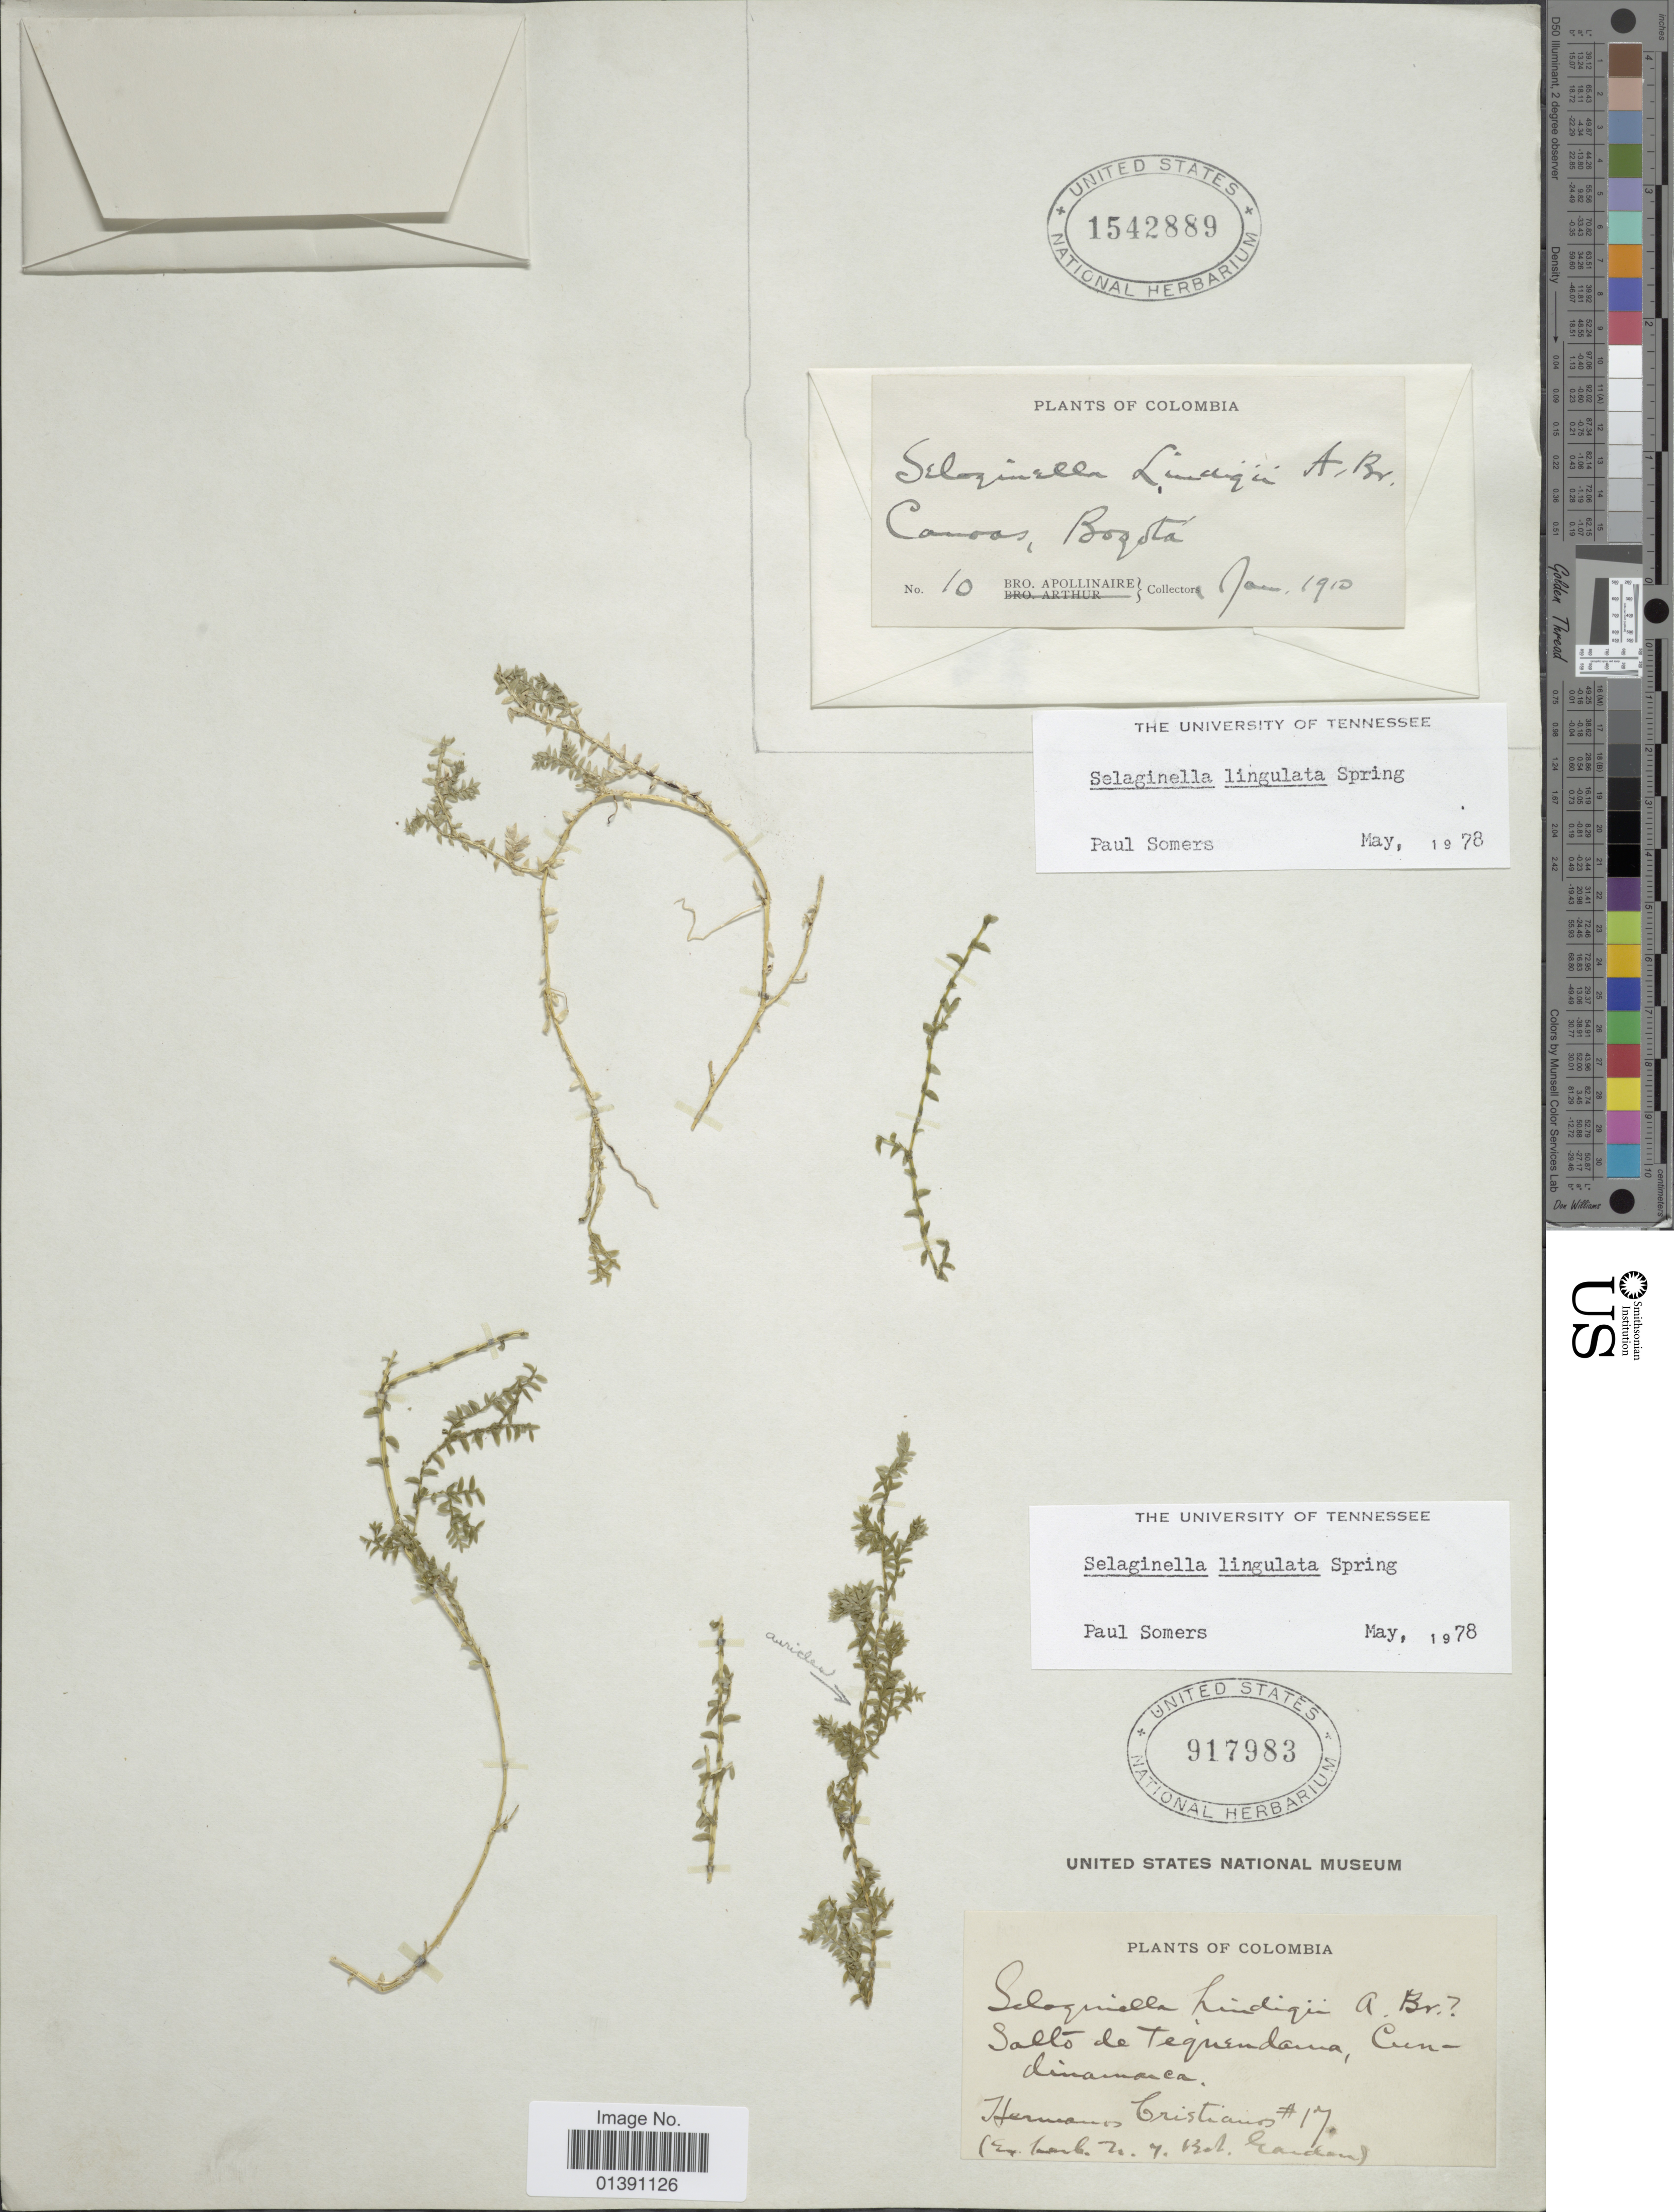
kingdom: Plantae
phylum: Tracheophyta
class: Lycopodiopsida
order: Selaginellales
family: Selaginellaceae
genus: Selaginella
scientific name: Selaginella lingulata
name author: Spring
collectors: Bro. Apollinaire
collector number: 10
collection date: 1910-01-01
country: Colombia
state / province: Bogota D.C.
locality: Canoas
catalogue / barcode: US 1542889-2